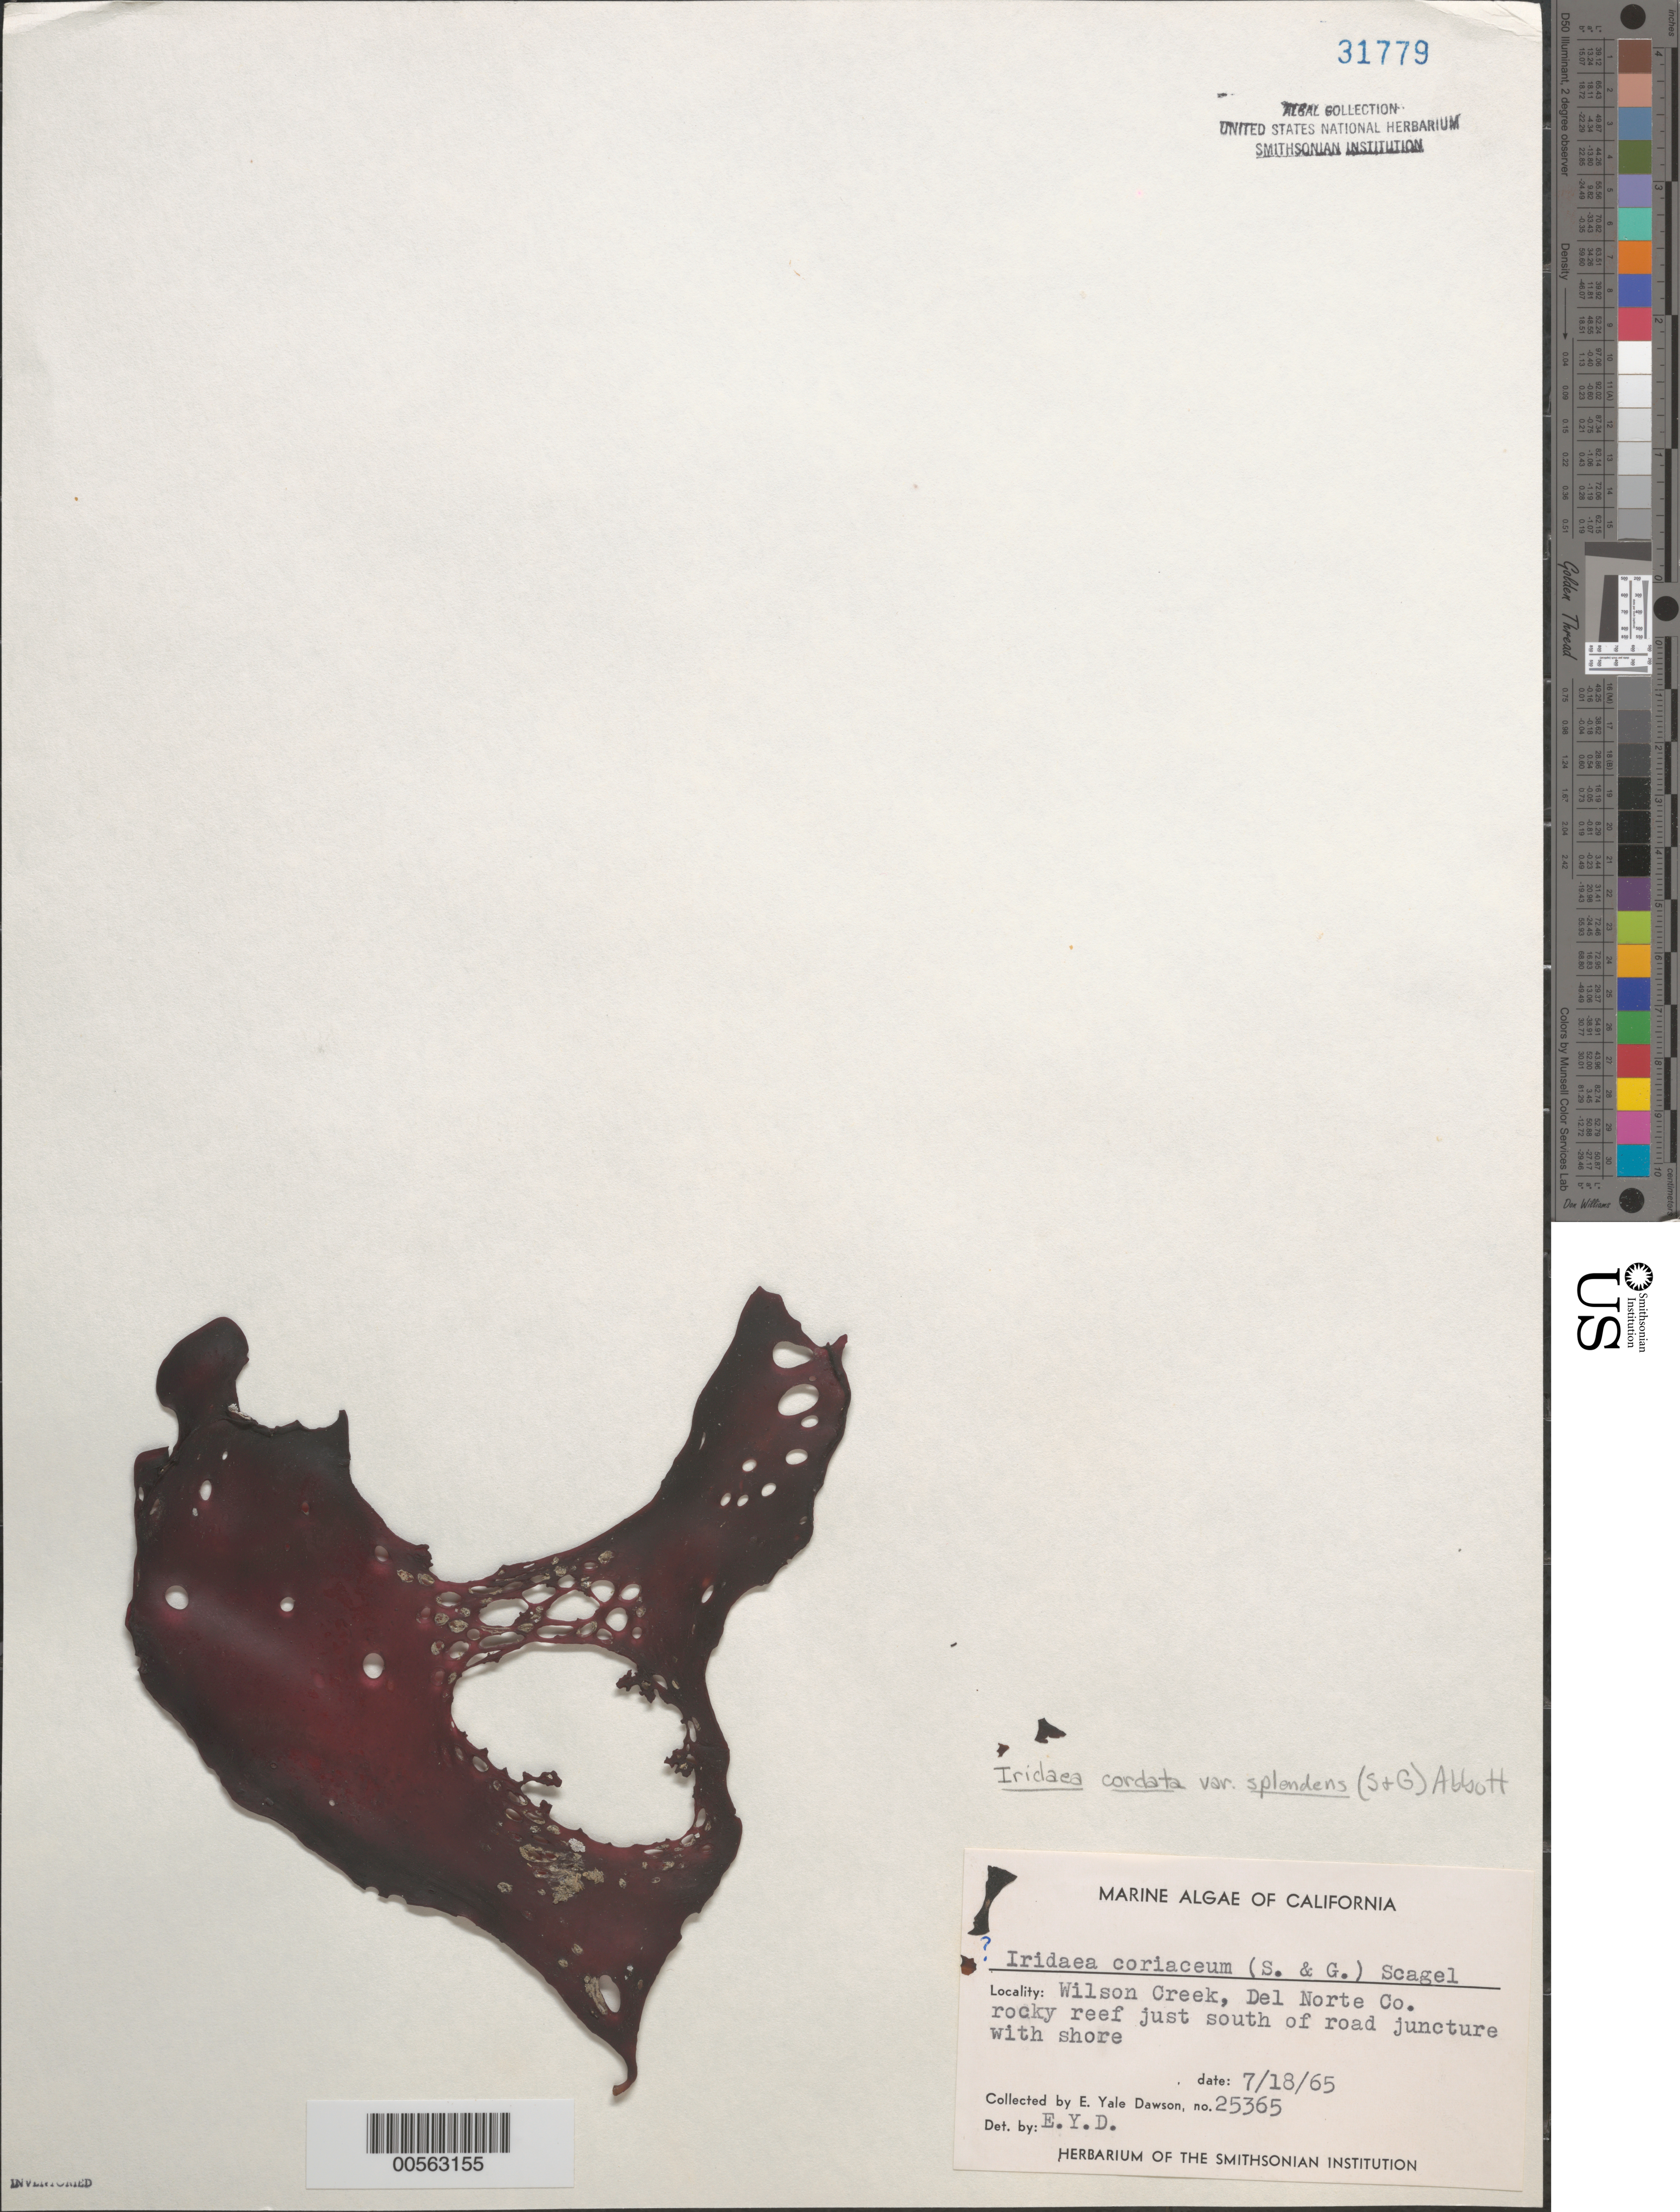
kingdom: Plantae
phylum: Rhodophyta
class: Florideophyceae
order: Gigartinales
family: Gigartinaceae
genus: Iridaea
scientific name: Iridaea cordata var. splendens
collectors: E. Y. Dawson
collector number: EYD 25365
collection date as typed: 18 Jul 1965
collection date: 1965-07-18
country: United States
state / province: California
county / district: Del Norte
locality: Wilson Creek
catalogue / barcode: US 31779